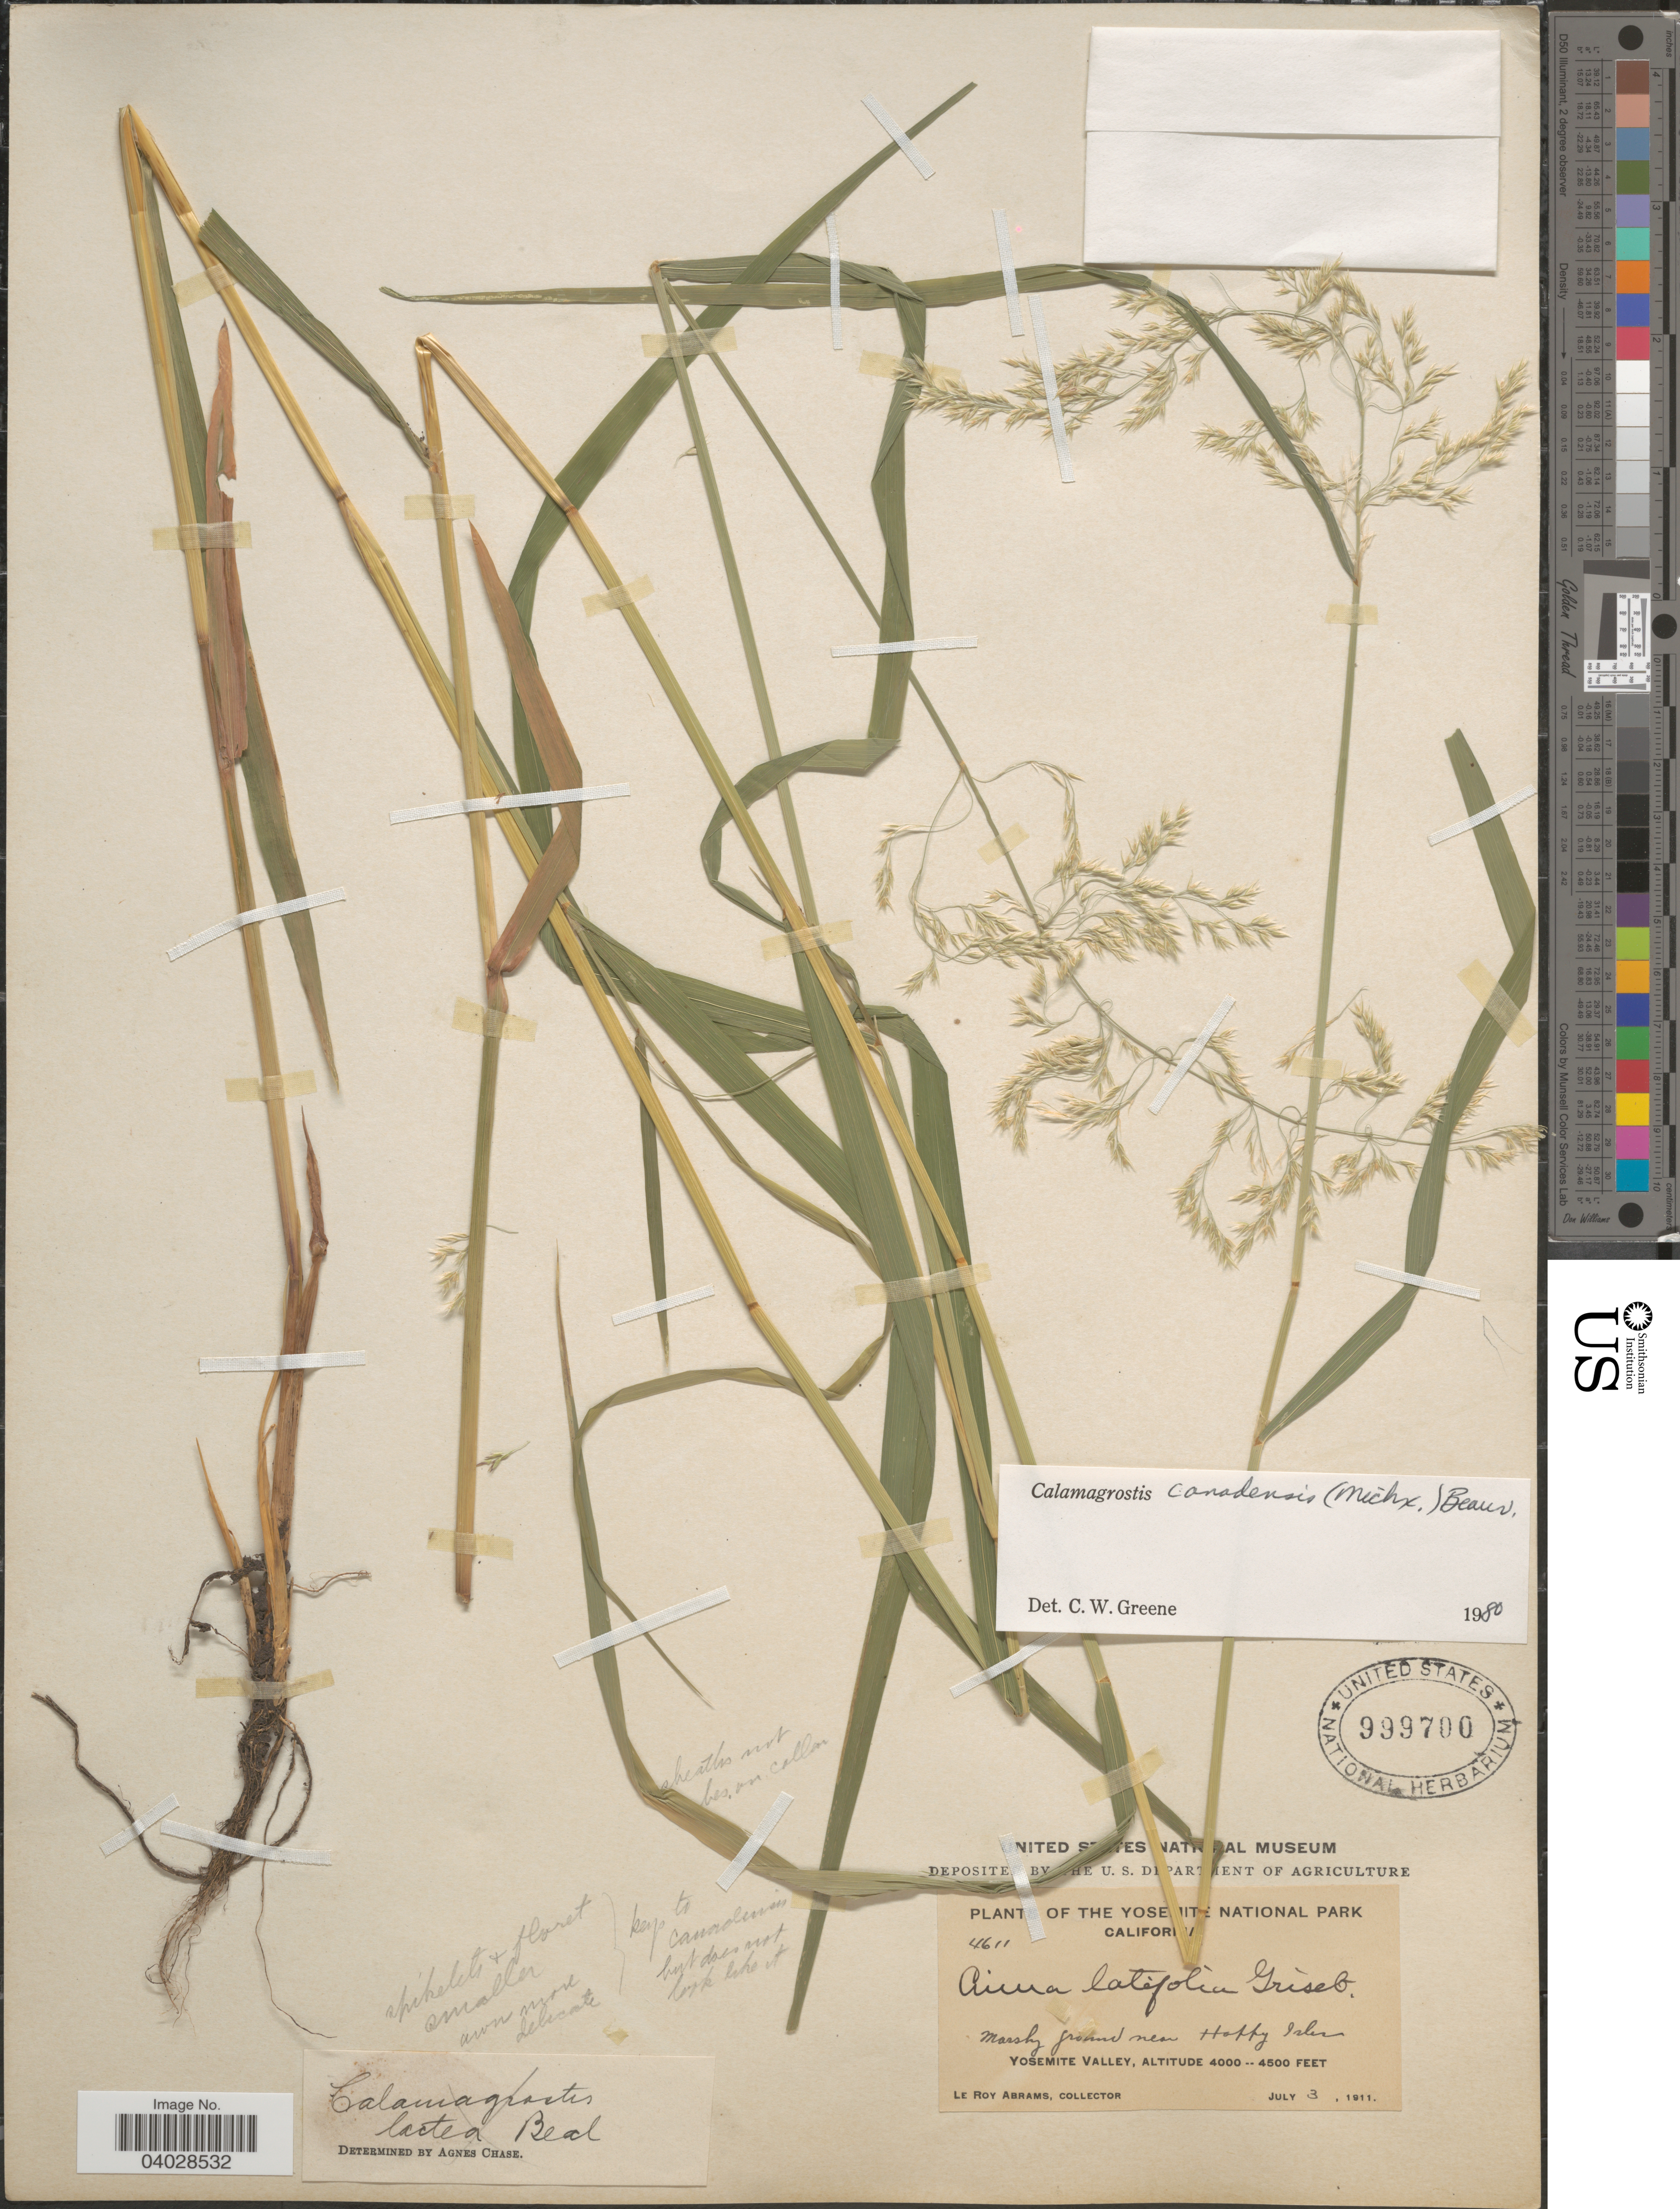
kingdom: Plantae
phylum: Tracheophyta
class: Liliopsida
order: Poales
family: Poaceae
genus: Calamagrostis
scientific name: Calamagrostis canadensis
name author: (Michx.) P. Beauv.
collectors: L. Abrams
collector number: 4611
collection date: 1911-07-03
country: United States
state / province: California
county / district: Mariposa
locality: The Yosemite National Park. Marshy ground near Hoppy Isle. Yosemite Valley.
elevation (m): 1219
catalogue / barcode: US 999700